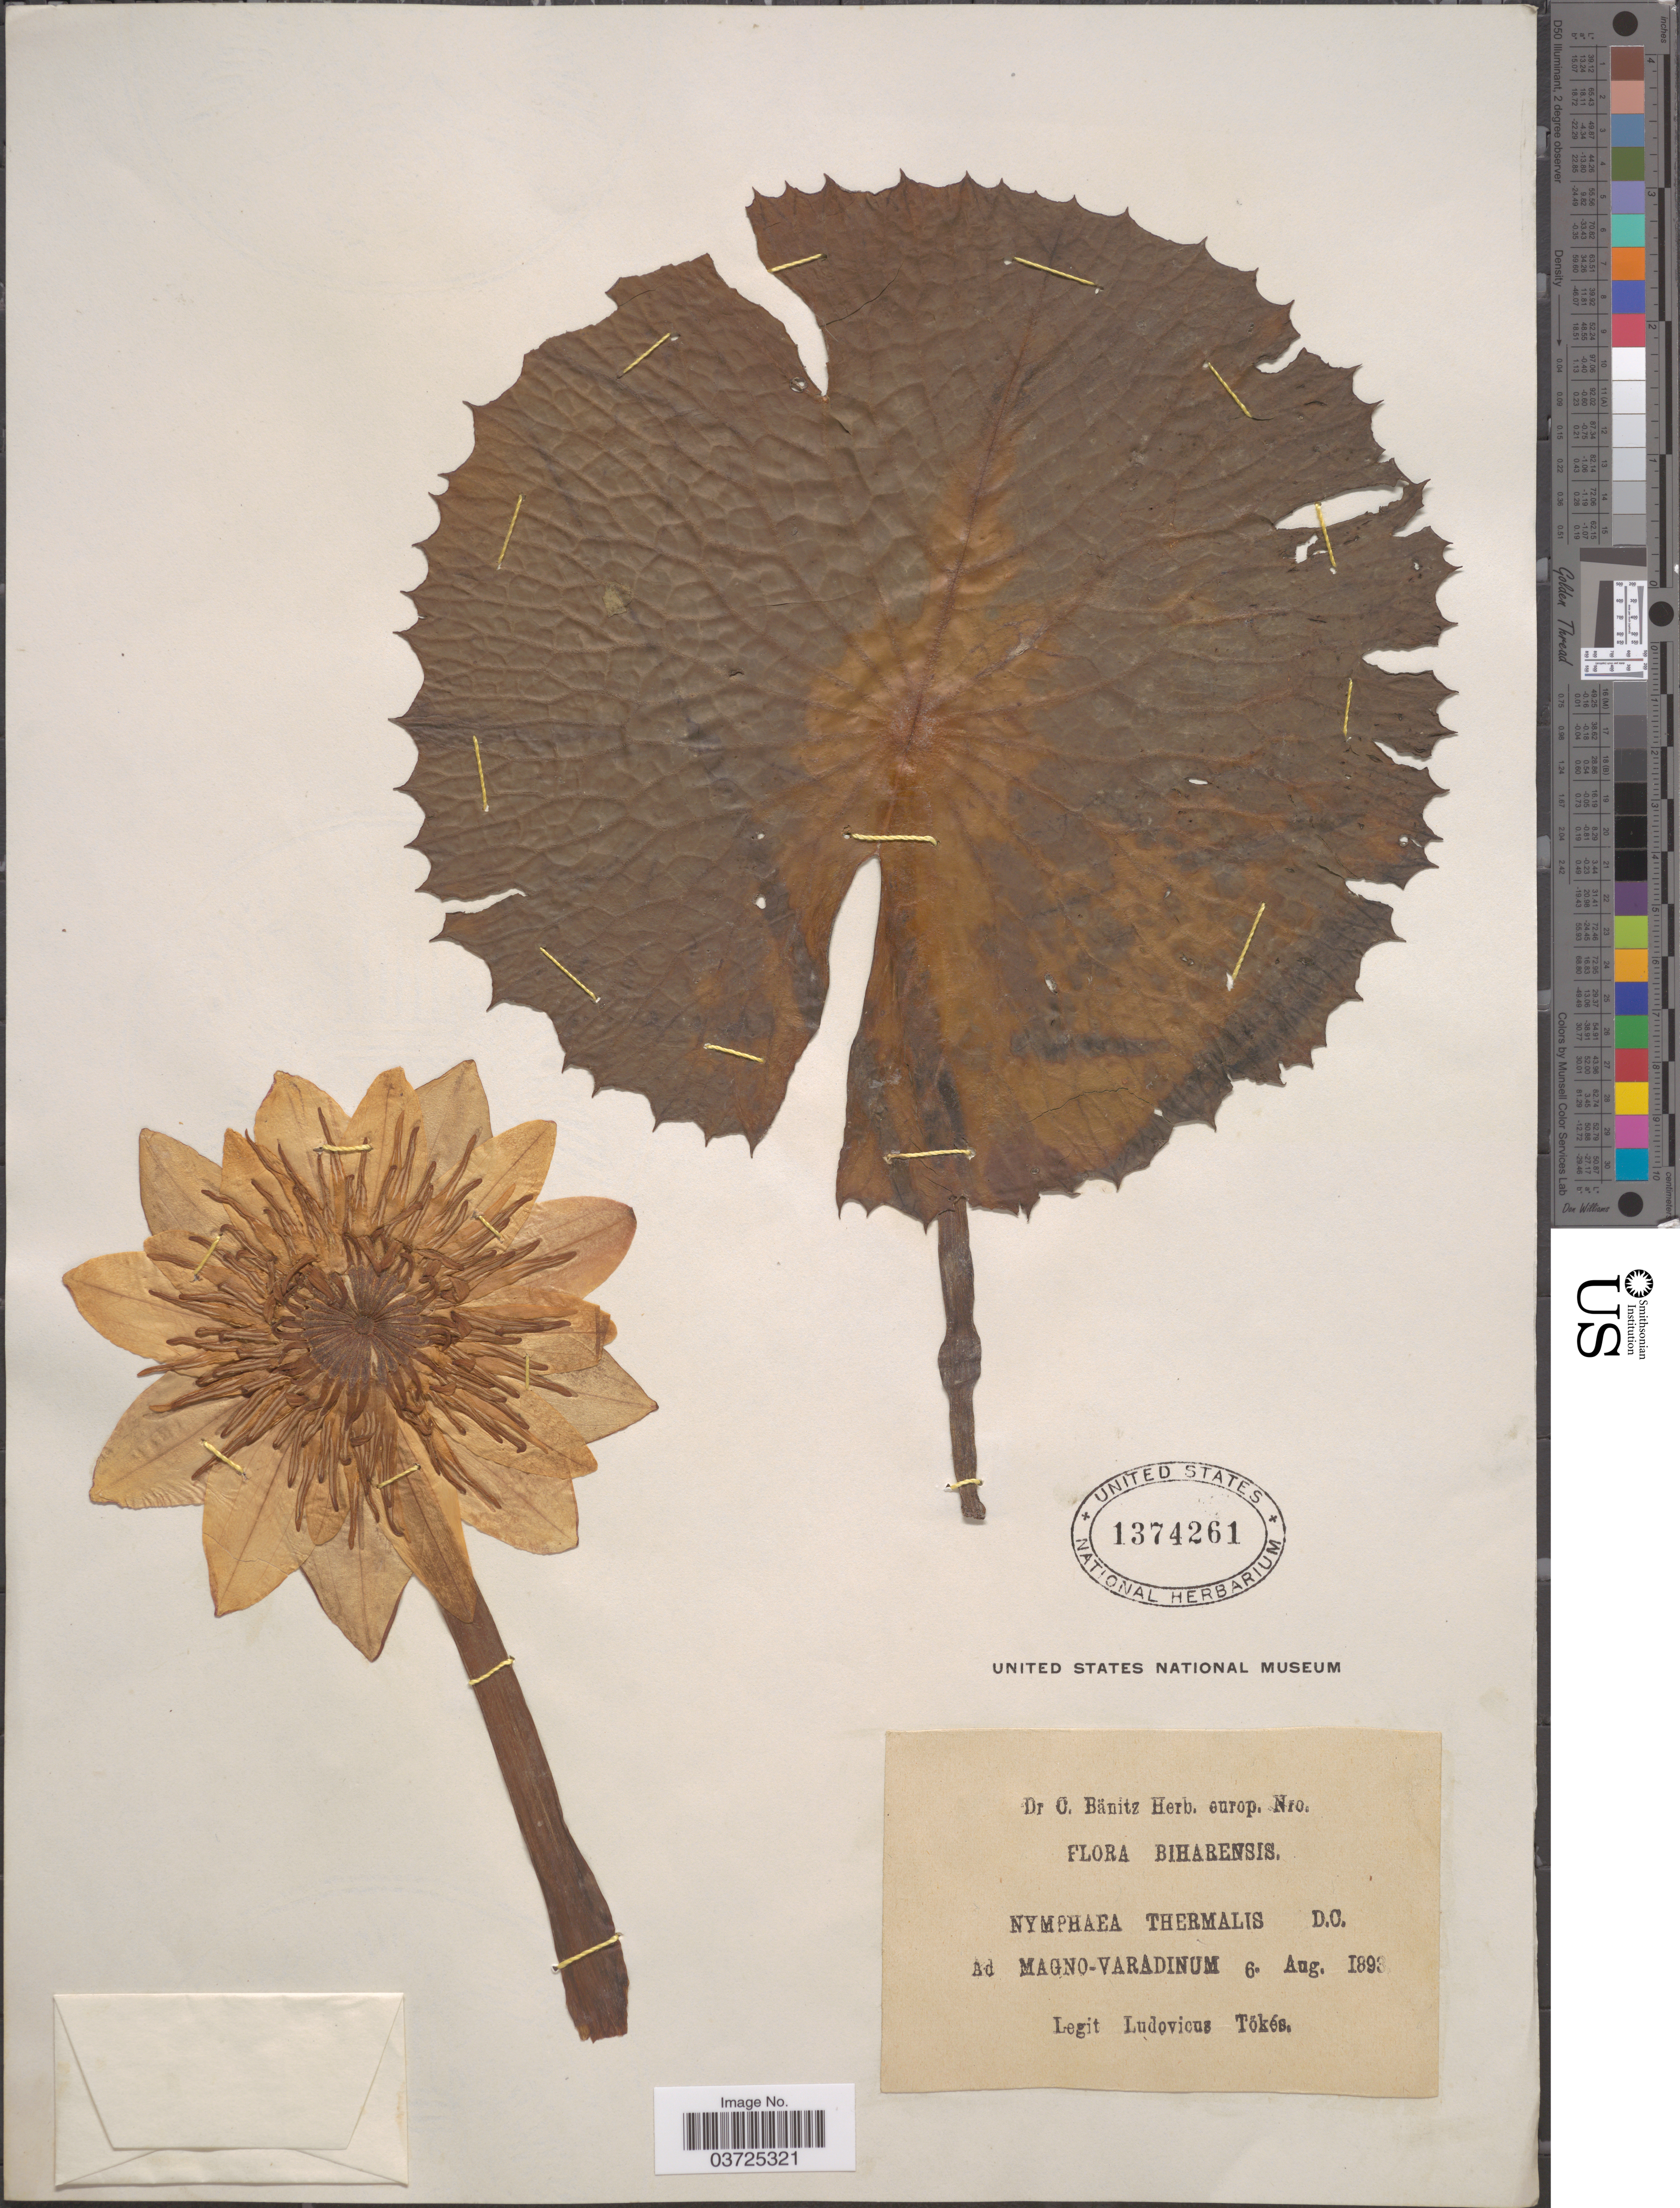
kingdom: Plantae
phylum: Tracheophyta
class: Magnoliopsida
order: Nymphaeales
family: Nymphaeaceae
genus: Nymphaea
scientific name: Nymphaea thermalis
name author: DC.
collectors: L. Tökés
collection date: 1893-08-06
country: India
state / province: Bihar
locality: Biharensis. Ad. Magno-Varadinum.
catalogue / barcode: US 1374261